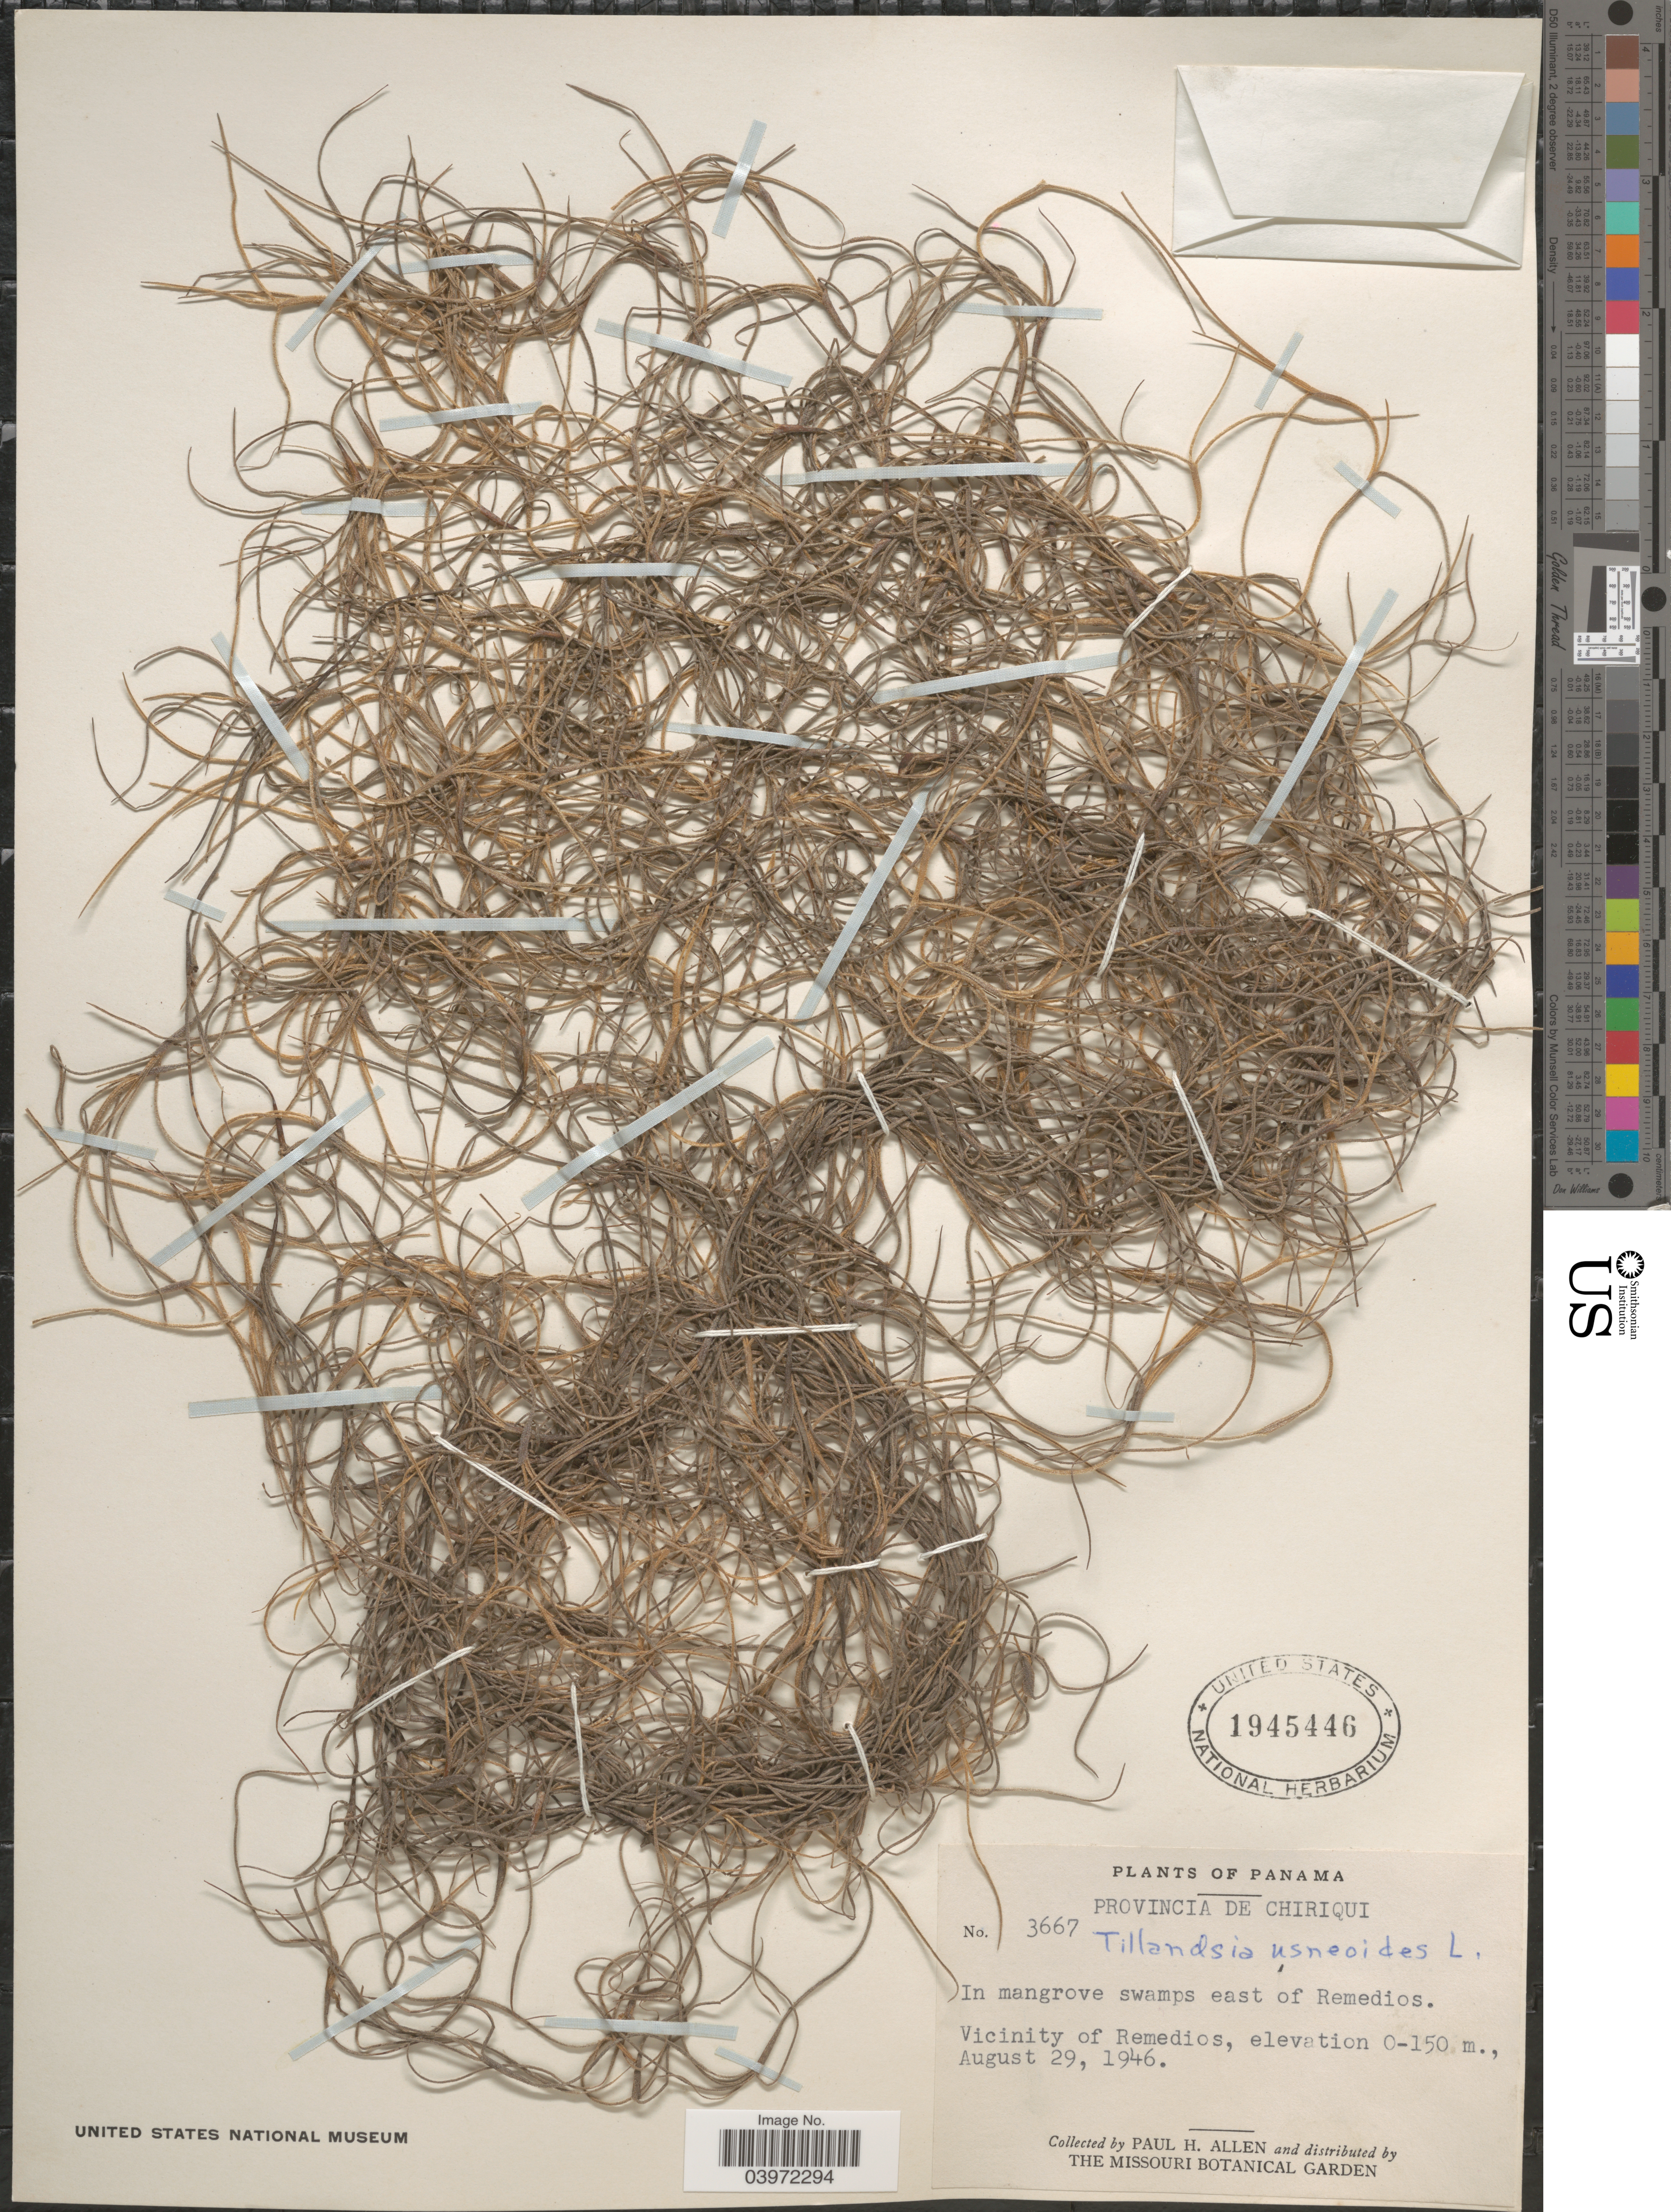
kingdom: Plantae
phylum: Tracheophyta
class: Liliopsida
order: Poales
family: Bromeliaceae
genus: Tillandsia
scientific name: Tillandsia usneoides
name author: (L.) L.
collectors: P. H. Allen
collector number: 3667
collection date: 1946-08-29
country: Panama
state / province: Chiriqui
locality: In mangrove swamps east of Remedios. Vicinity of Remedios.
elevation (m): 0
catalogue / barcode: US 1945446